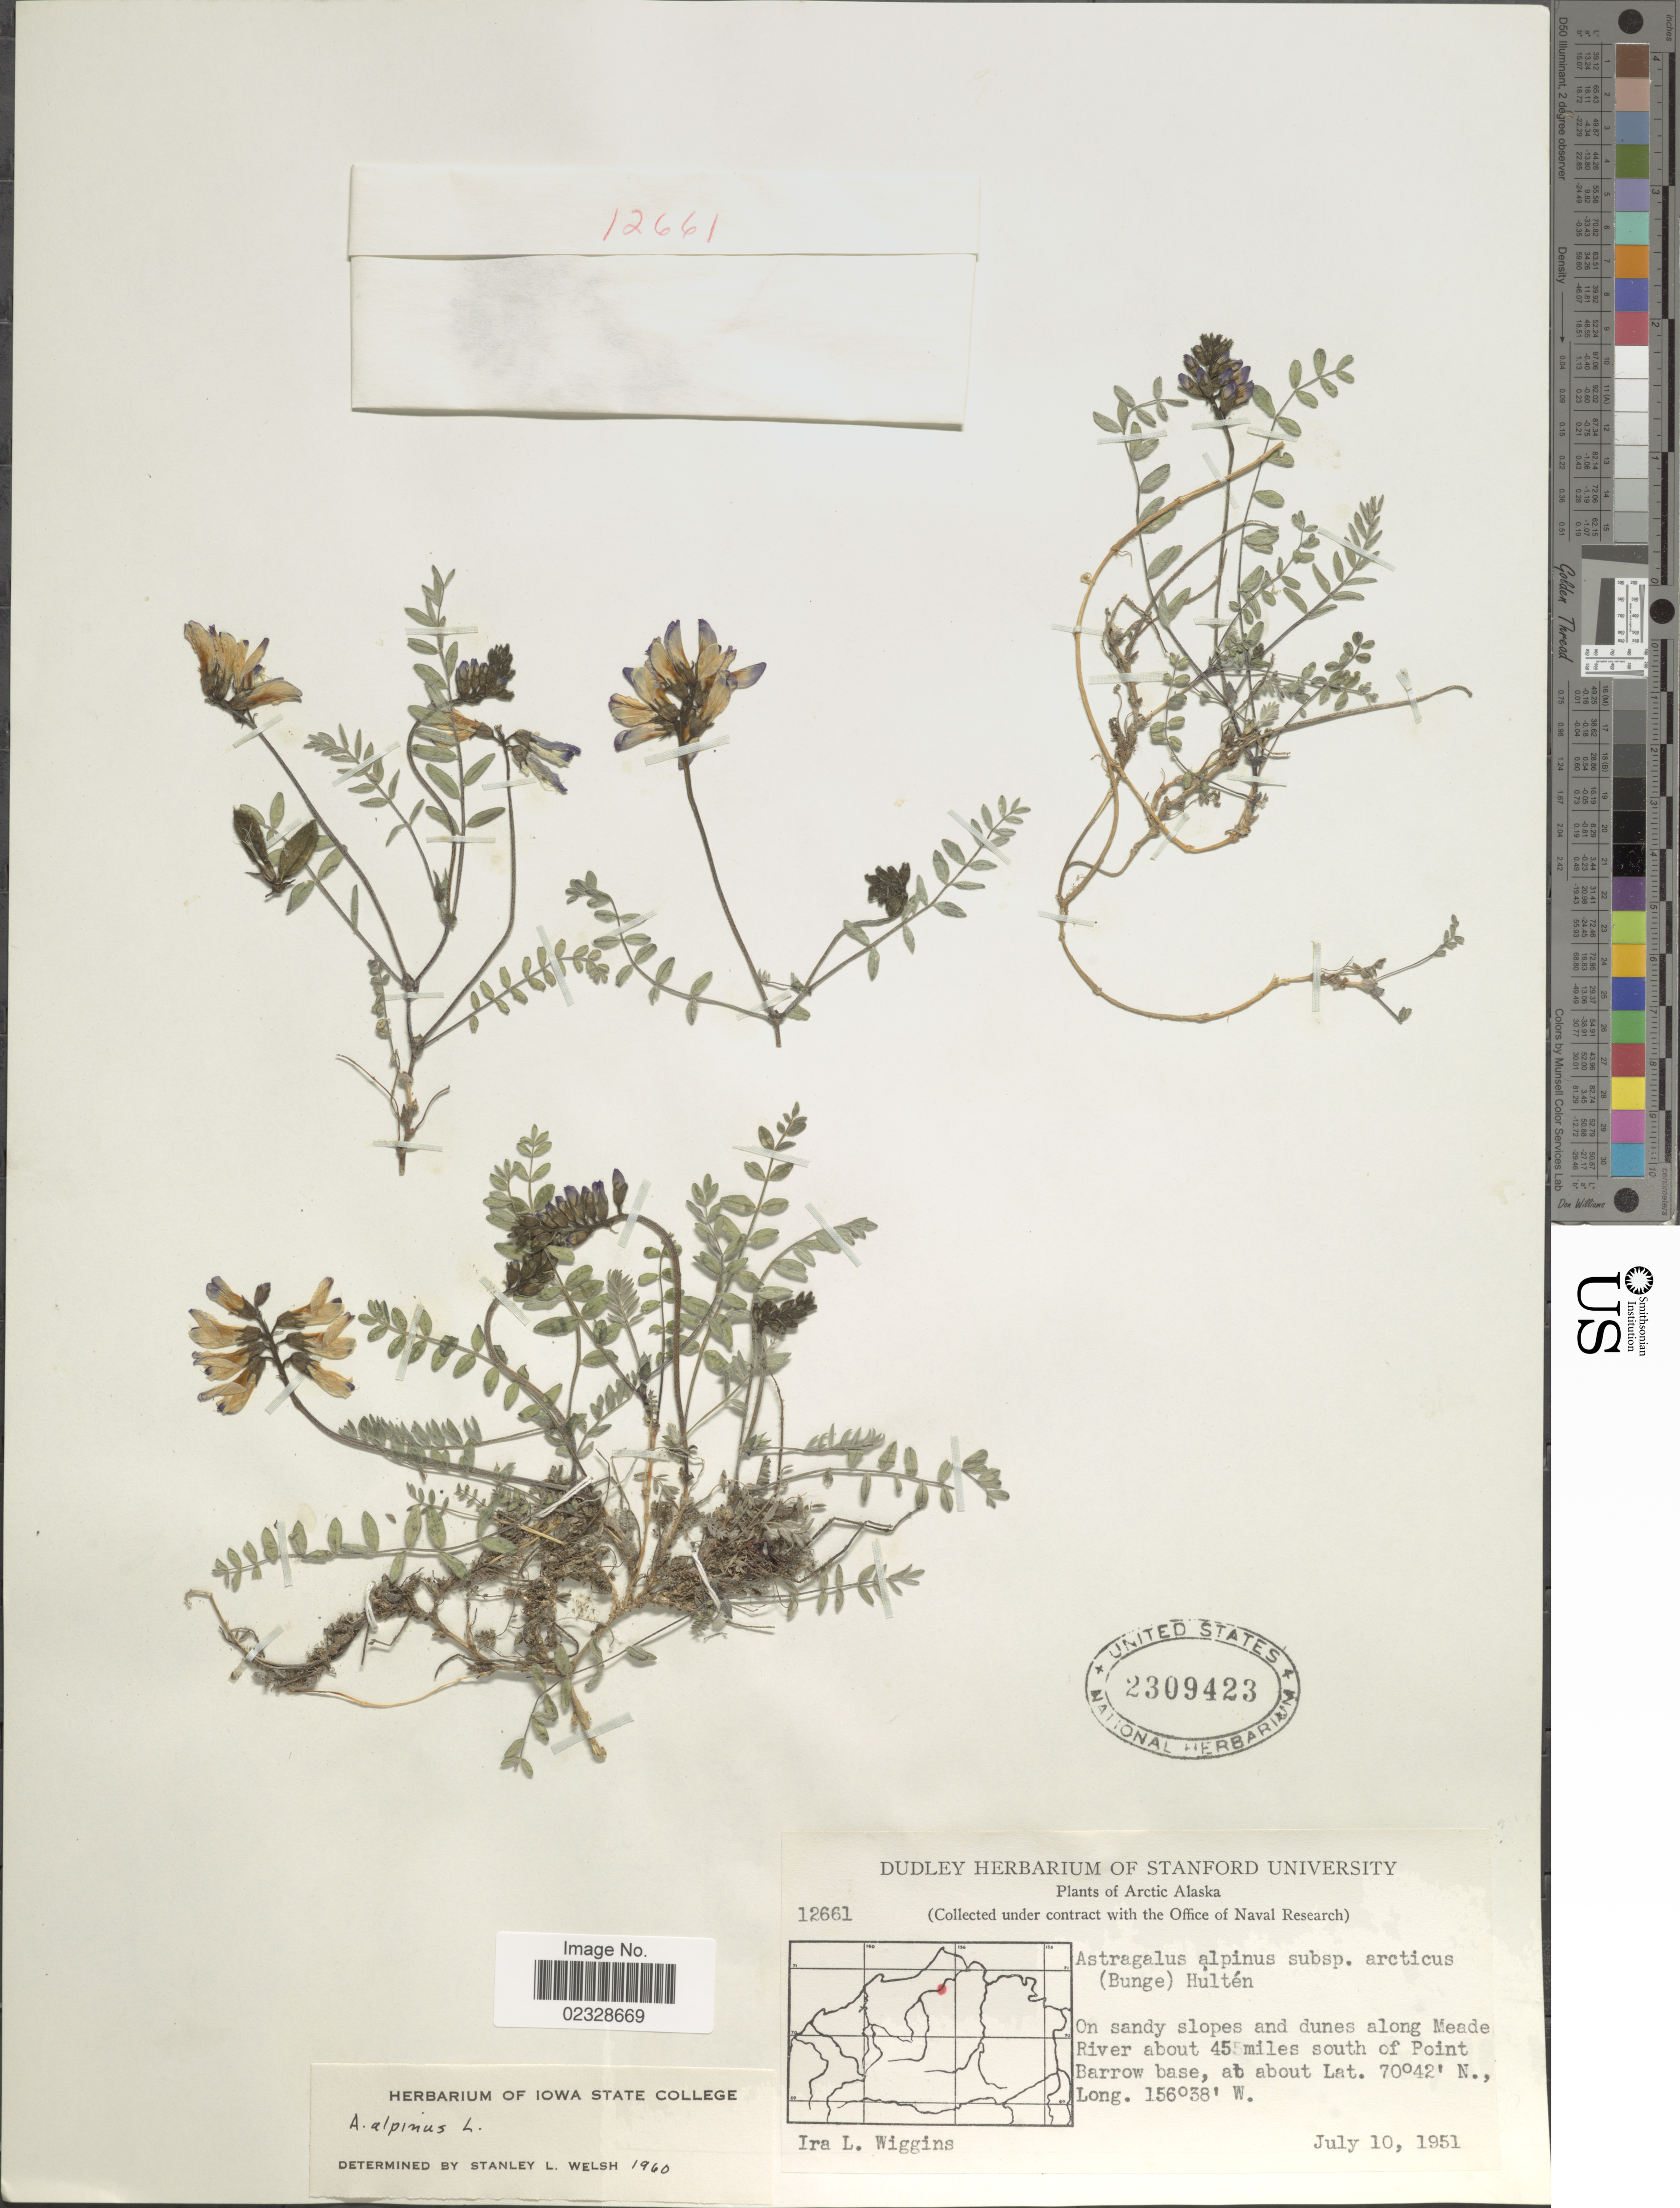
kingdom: Plantae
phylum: Tracheophyta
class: Magnoliopsida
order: Fabales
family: Fabaceae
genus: Astragalus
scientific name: Astragalus alpinus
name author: L.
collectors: I. L. Wiggins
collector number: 12661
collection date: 1951-07-10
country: United States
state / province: Alaska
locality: Arctic Alaska, along Meade River about 45 miles south of Point Barrow base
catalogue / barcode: US 2309423